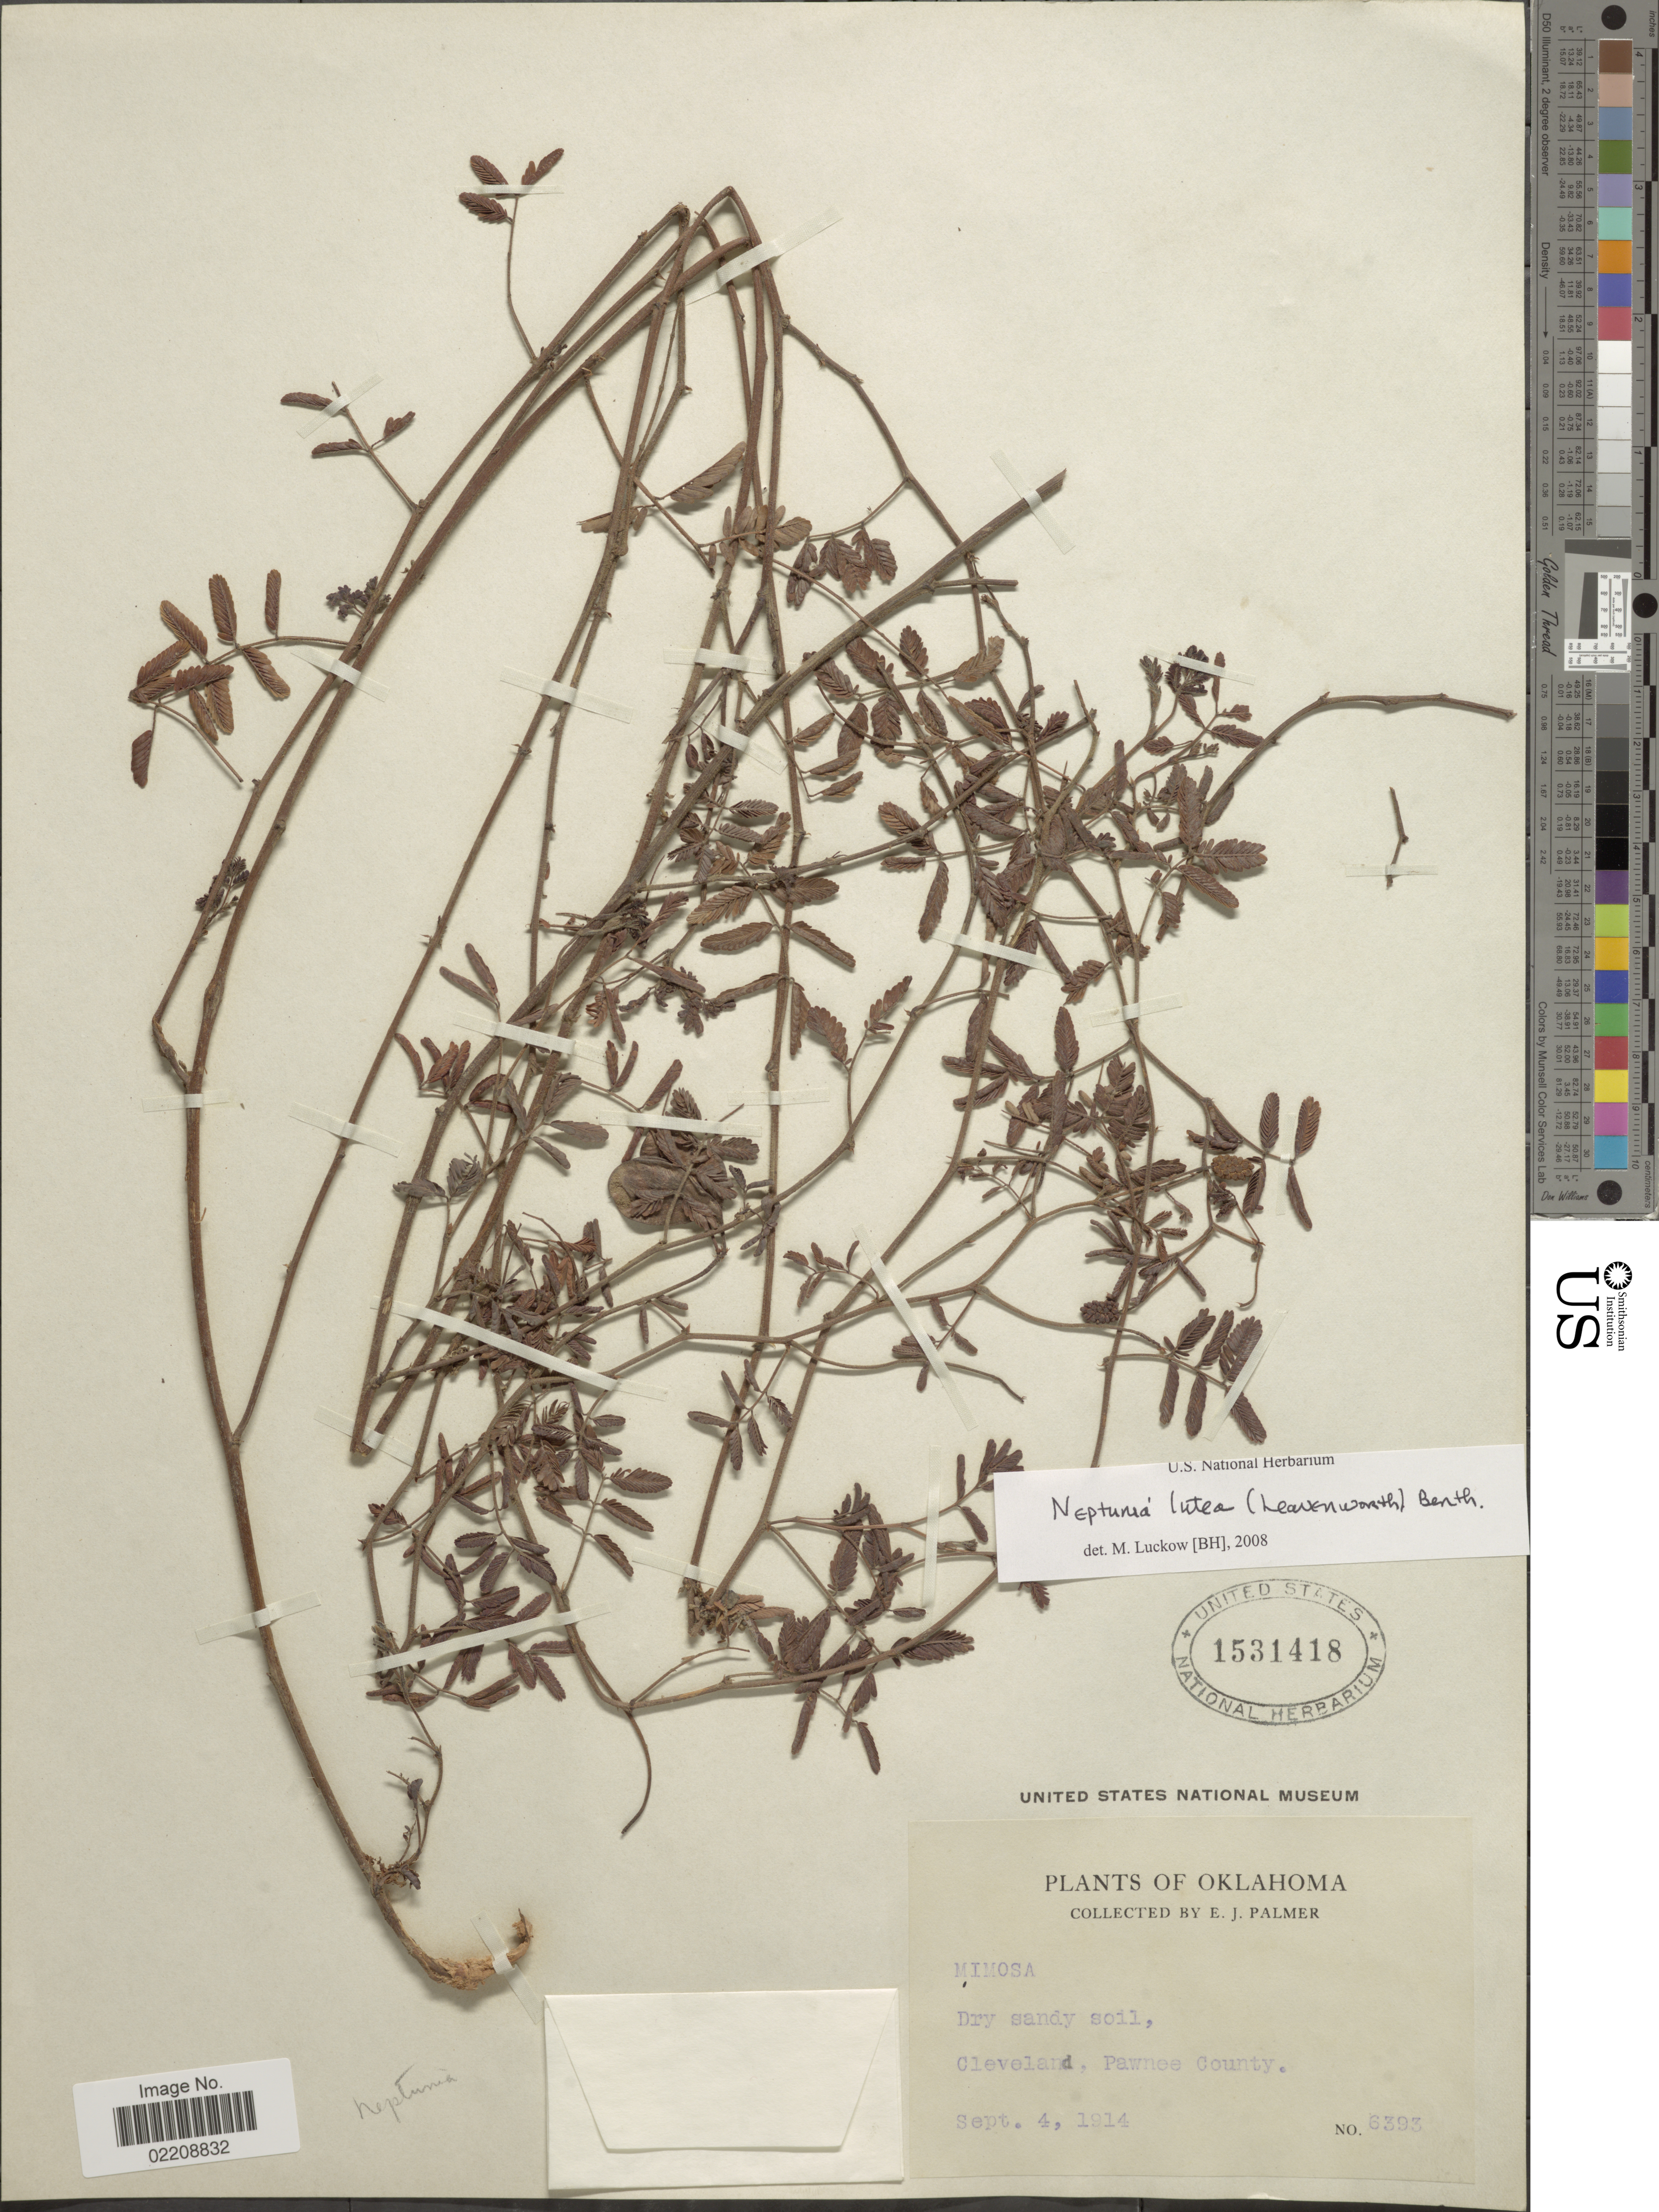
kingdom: Plantae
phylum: Tracheophyta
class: Magnoliopsida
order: Fabales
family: Fabaceae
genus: Neptunia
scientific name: Neptunia lutea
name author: (Leavenw.) Benth.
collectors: E. J. Palmer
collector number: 6393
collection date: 1914-09-04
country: United States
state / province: Oklahoma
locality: Cleveland, Pawnee County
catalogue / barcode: US 1531418